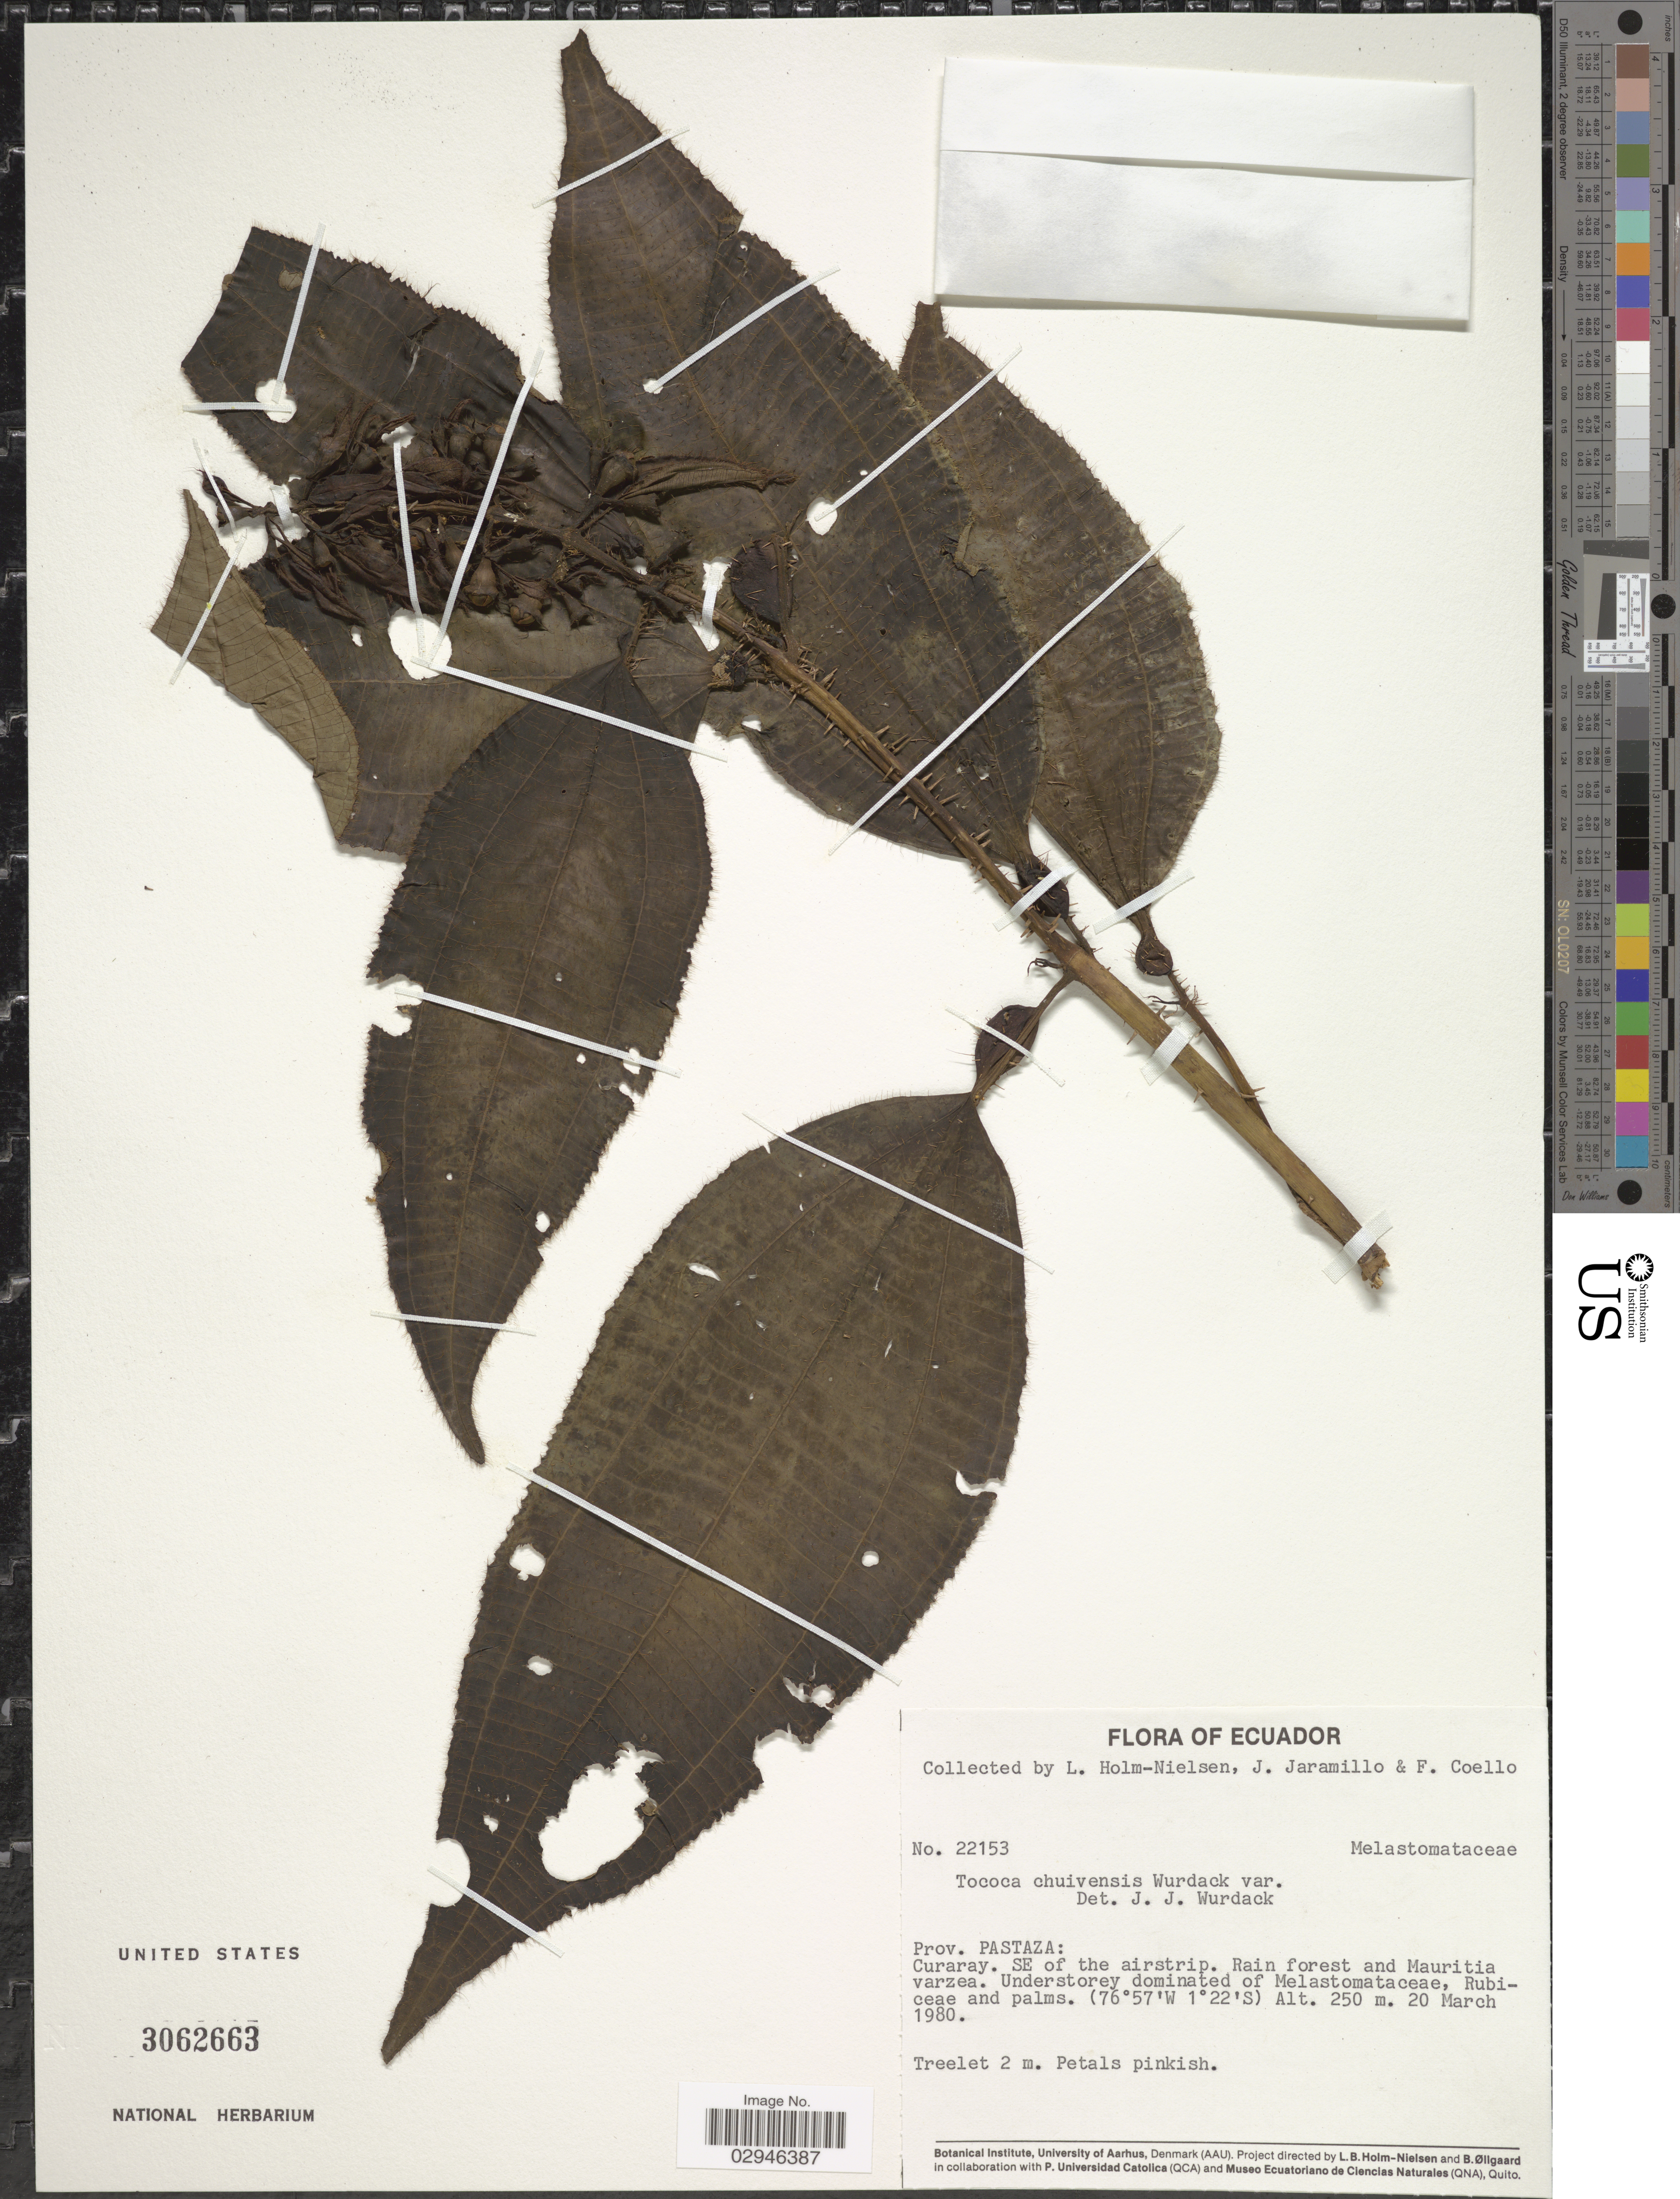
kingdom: Plantae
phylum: Tracheophyta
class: Magnoliopsida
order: Myrtales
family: Melastomataceae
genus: Tococa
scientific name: Tococa chuivensis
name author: Wurdack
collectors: L. Holm-Nielsen, J. Jaramillo & F. Coello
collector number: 22153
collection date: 1980-03-20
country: Ecuador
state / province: Pastaza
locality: Curaray, SE of the airstrip, Rain forest and Mauritia varzea.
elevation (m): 250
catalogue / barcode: US 3062663